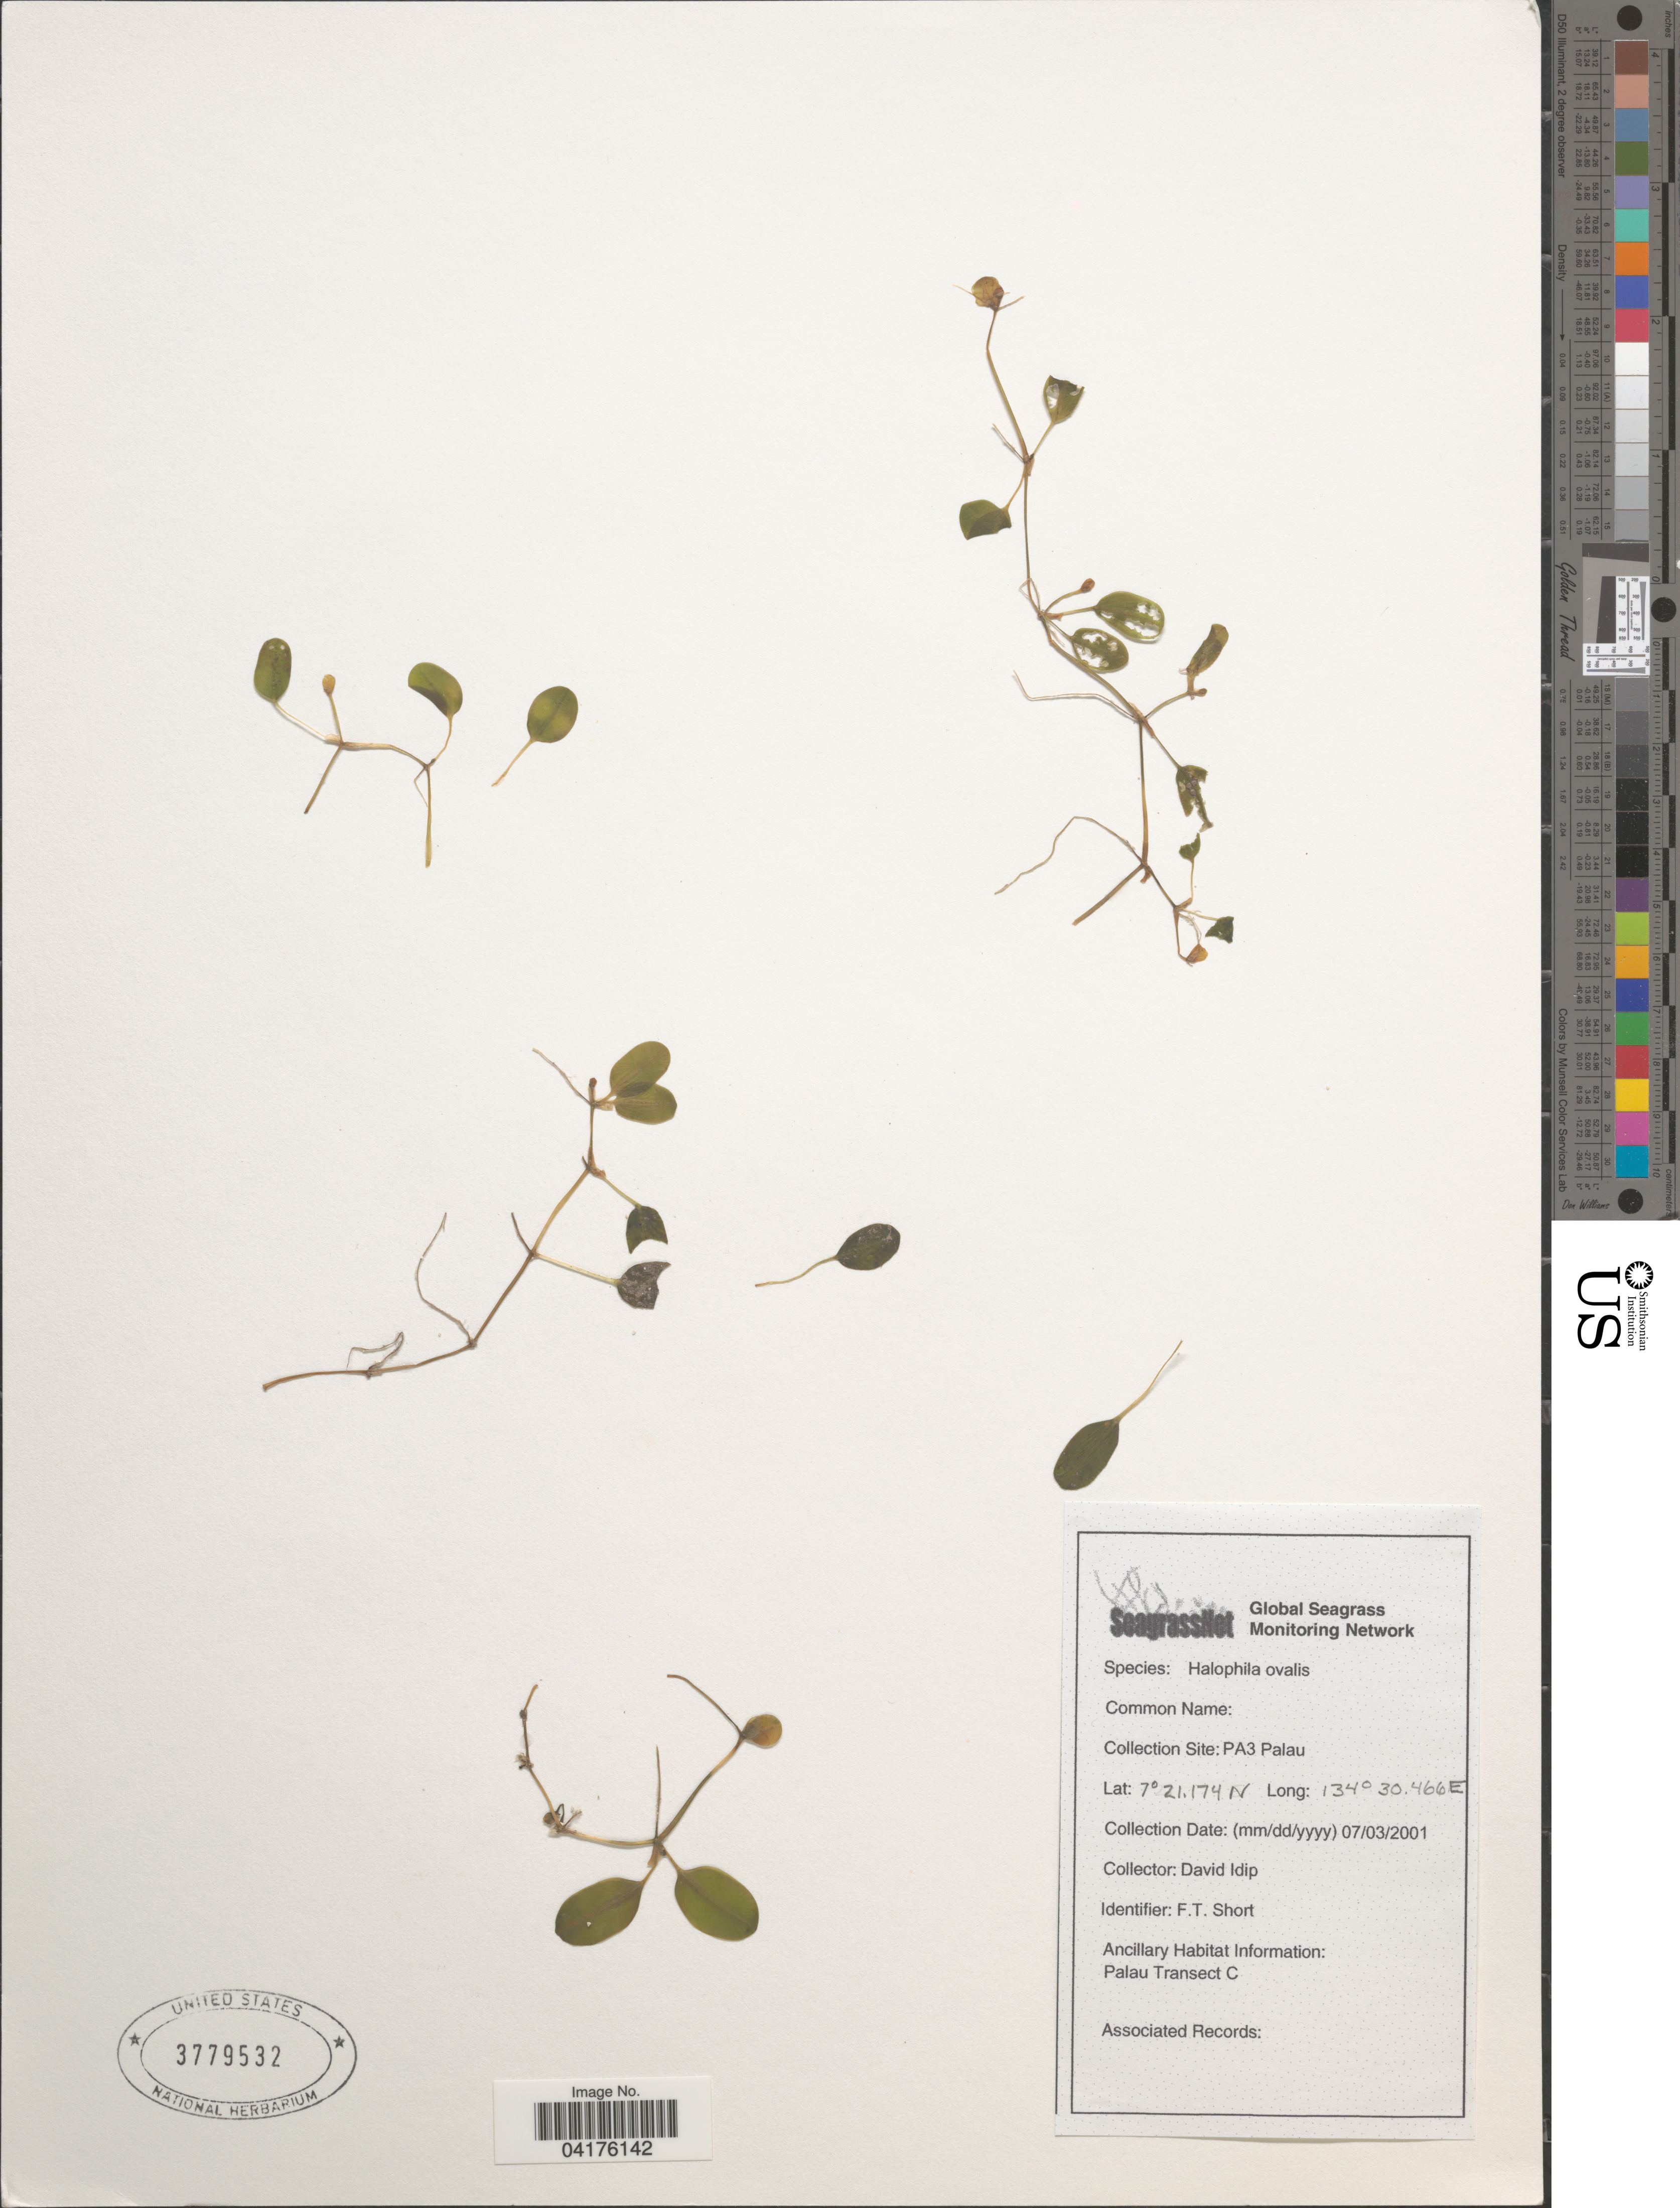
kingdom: Plantae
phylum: Tracheophyta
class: Liliopsida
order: Alismatales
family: Hydrocharitaceae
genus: Halophila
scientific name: Halophila ovalis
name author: (R. Br.) Hook. f.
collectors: D. Idip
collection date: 2001-07-03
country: Palau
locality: PA3 Palau. Palau Transect C.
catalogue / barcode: US 3779532